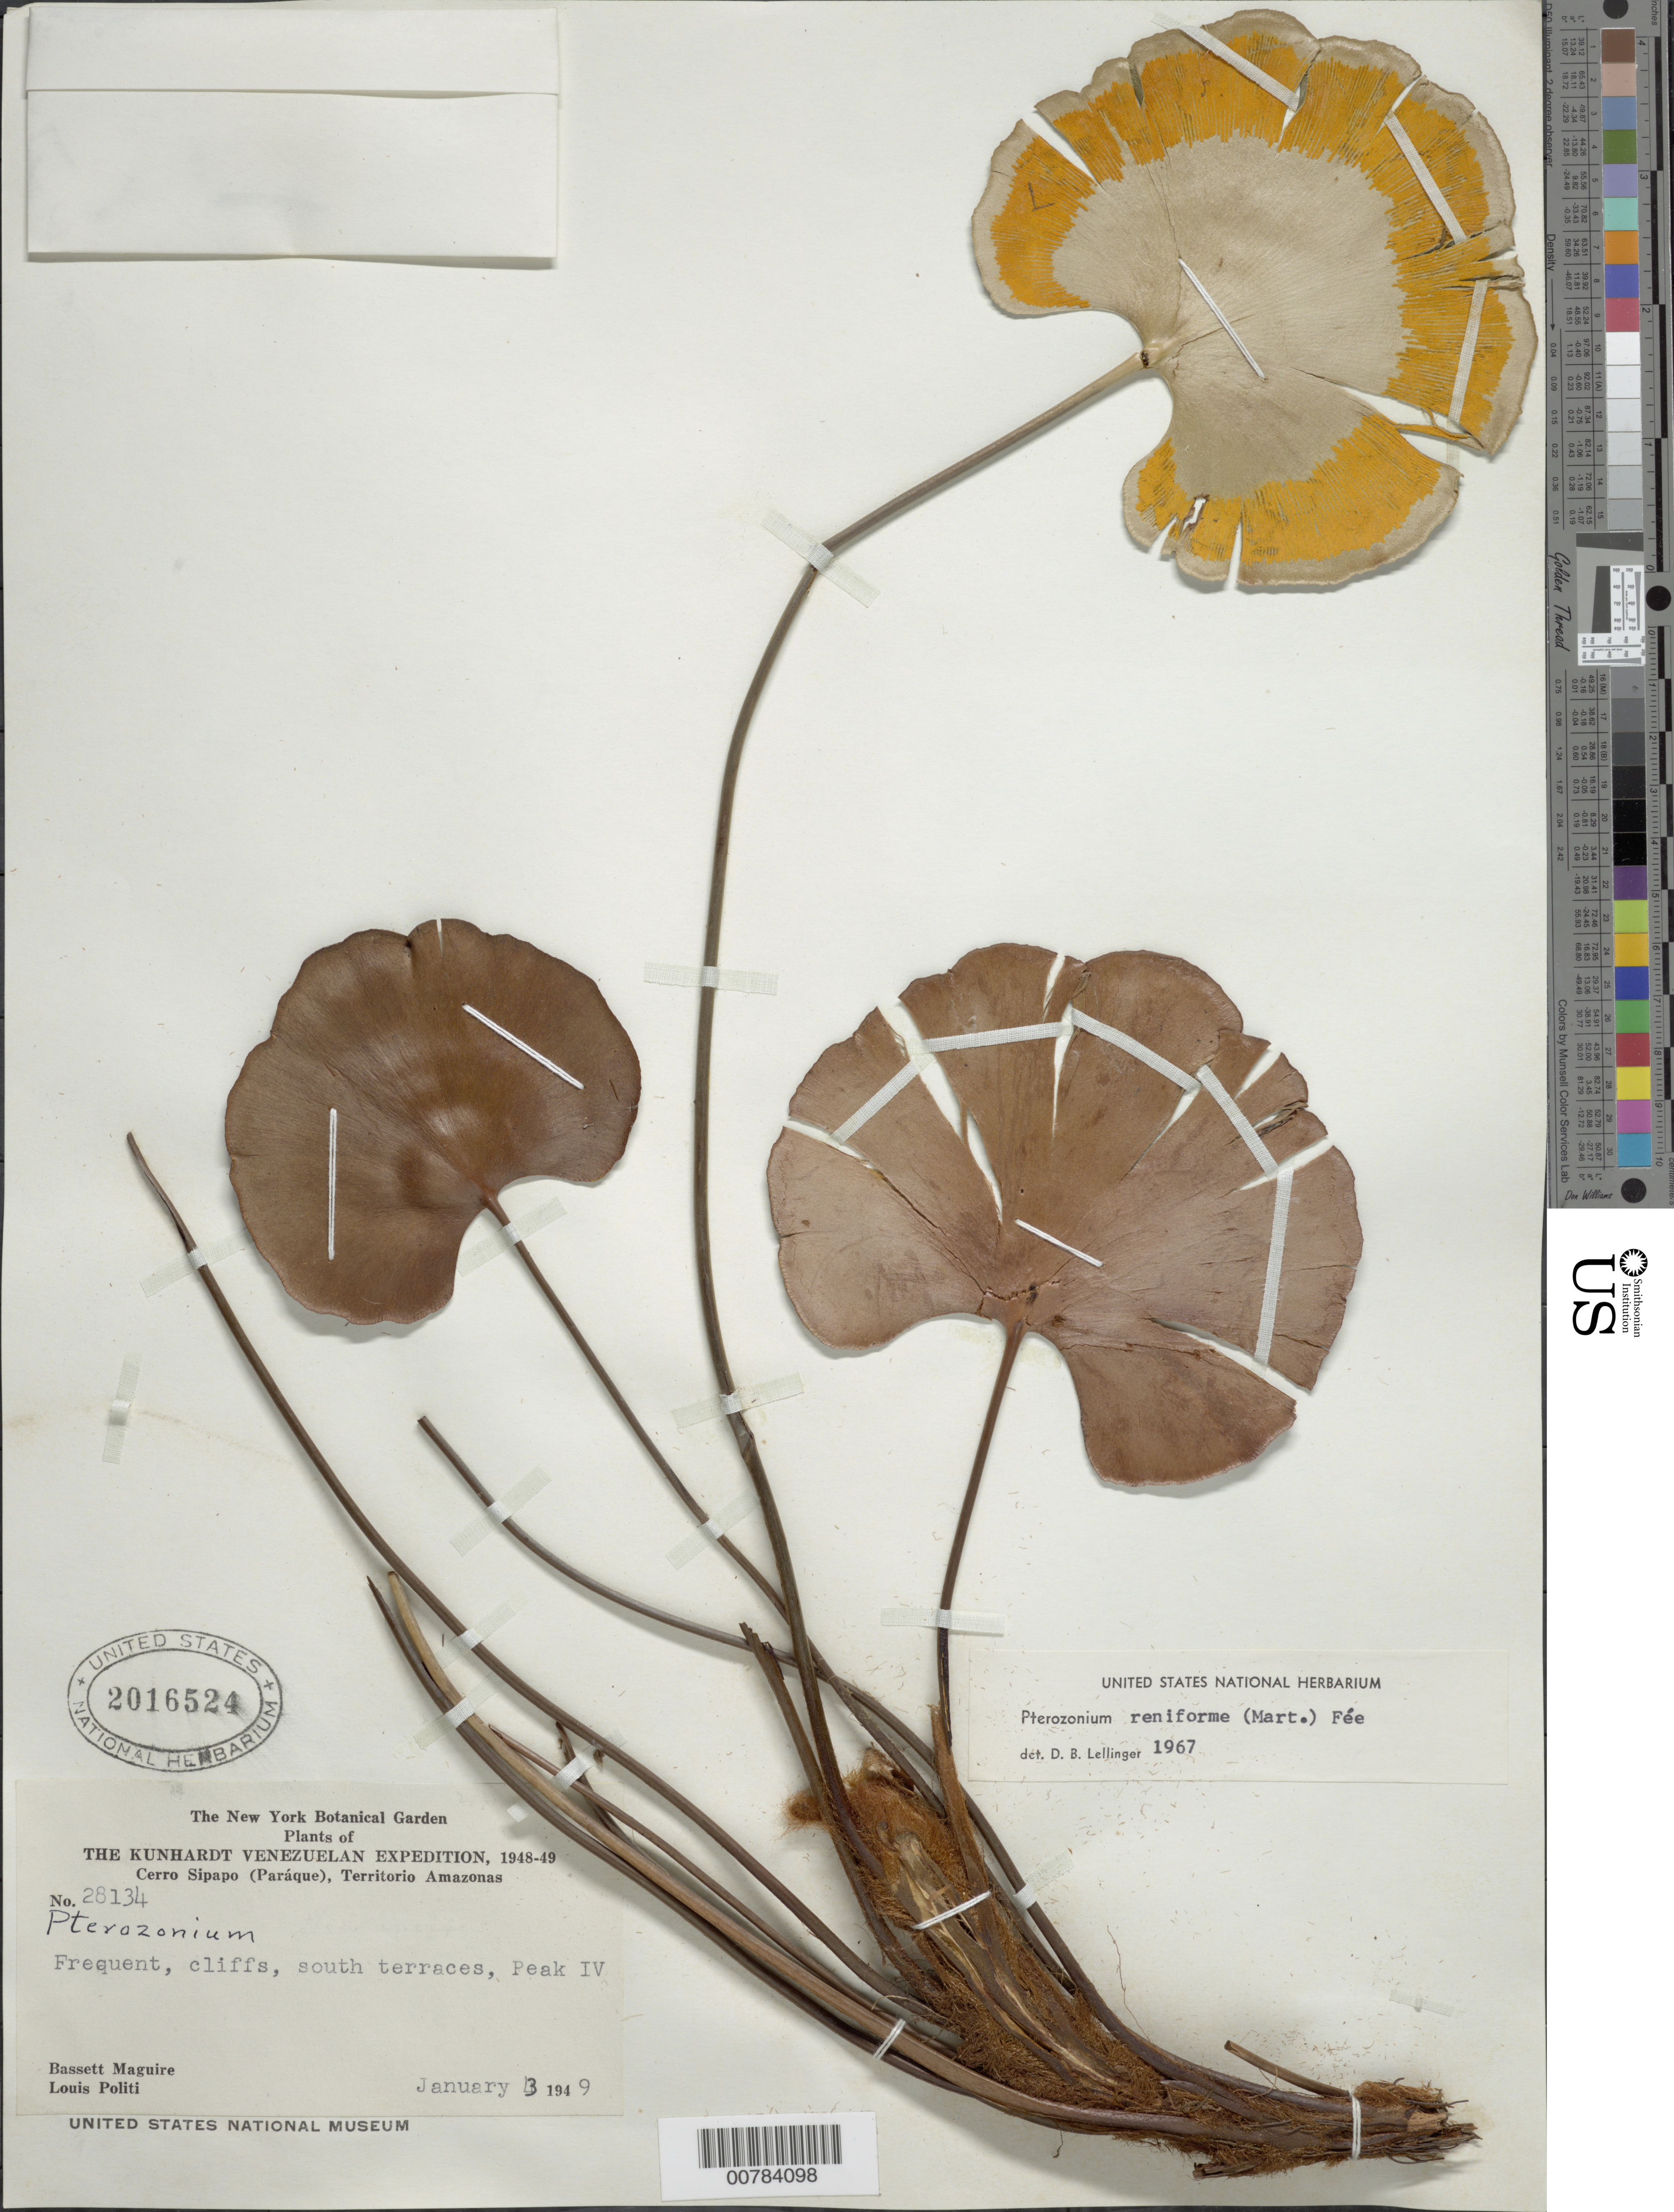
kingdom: Plantae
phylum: Tracheophyta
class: Polypodiopsida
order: Polypodiales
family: Pteridaceae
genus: Pterozonium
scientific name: Pterozonium reniforme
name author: (Mart.) Fée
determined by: Lellinger, David B., (BOT), Smithsonian Institution - National Museum of Natural History (UNITED STATES)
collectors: B. Maguire & L. Politi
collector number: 28134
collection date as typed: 3-Jan-49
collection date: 1949-01-03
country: Venezuela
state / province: Amazonas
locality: Cerro Sipapo (Paráque), S terraces, Savanna Camp to Peak IV on NW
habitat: Cliffs, terraces,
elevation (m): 2000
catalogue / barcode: US 2016524